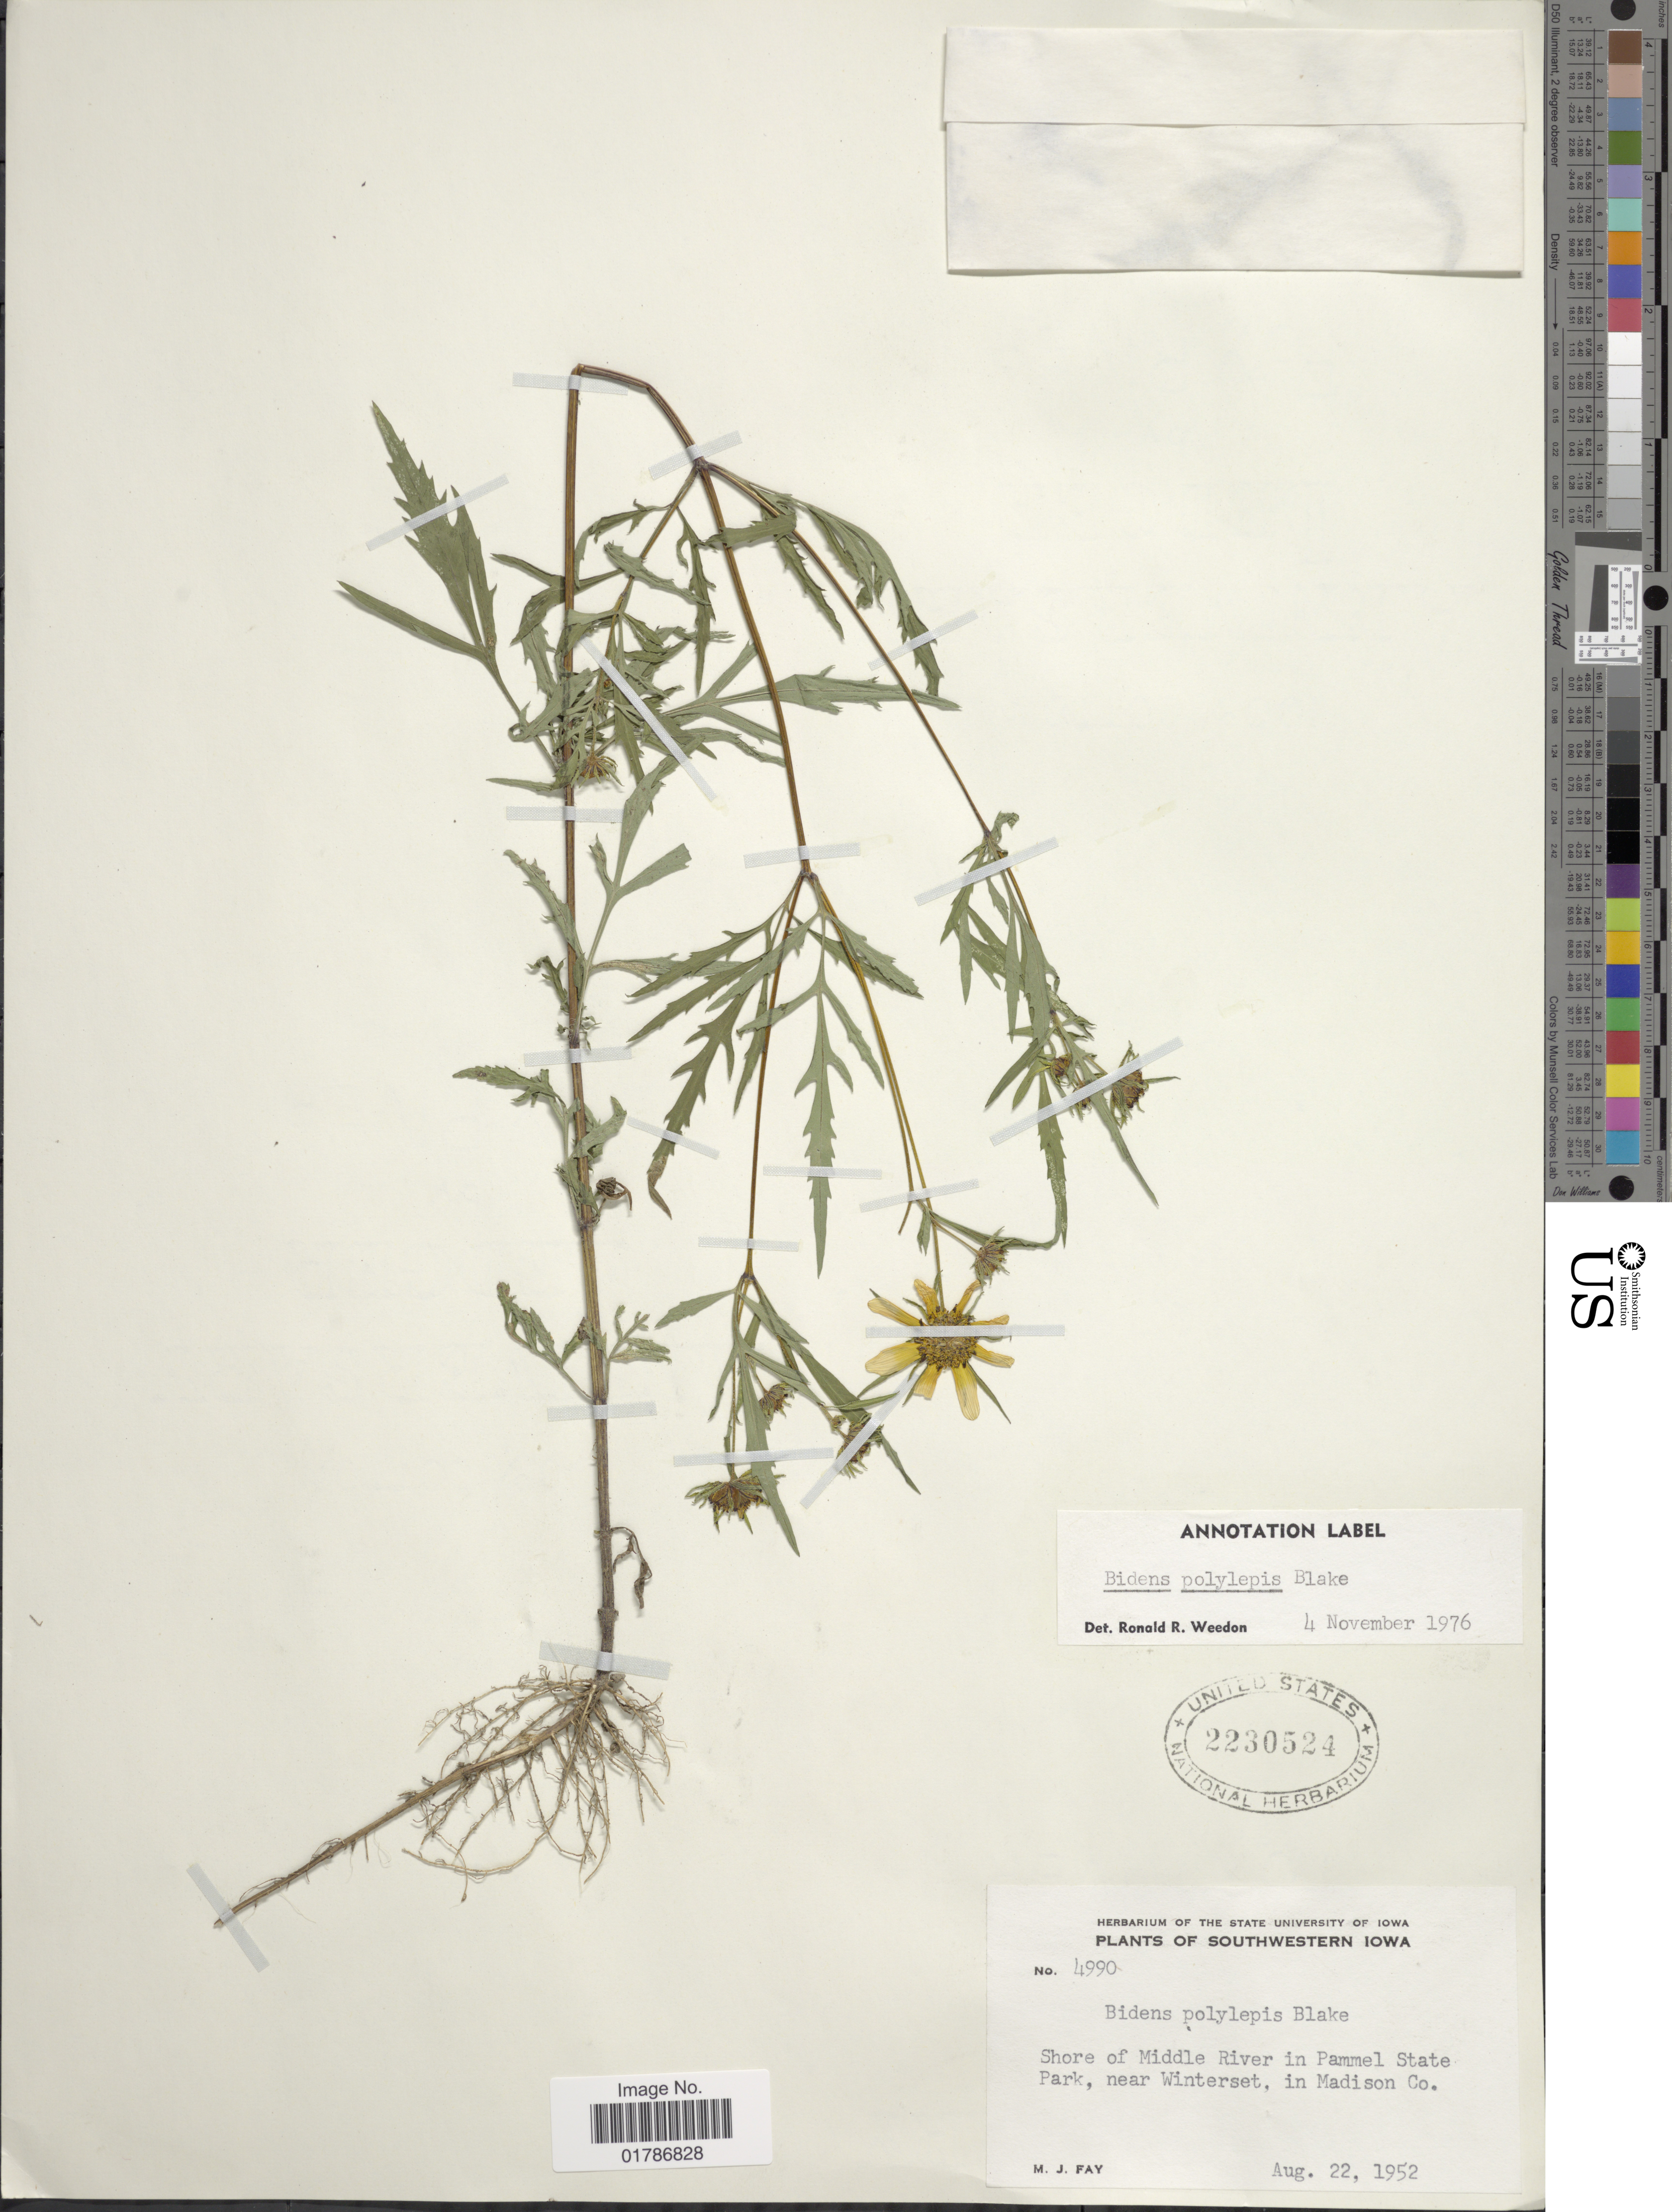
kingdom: Plantae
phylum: Tracheophyta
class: Magnoliopsida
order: Asterales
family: Asteraceae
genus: Bidens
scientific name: Bidens polylepis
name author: S.F. Blake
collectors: M. Fay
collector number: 4990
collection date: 1952-08-22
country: United States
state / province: Iowa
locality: Southwestern Iowa, Shore of Middle River in Pammel State Park, near Winterset, in Madison Co.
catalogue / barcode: US 2230524